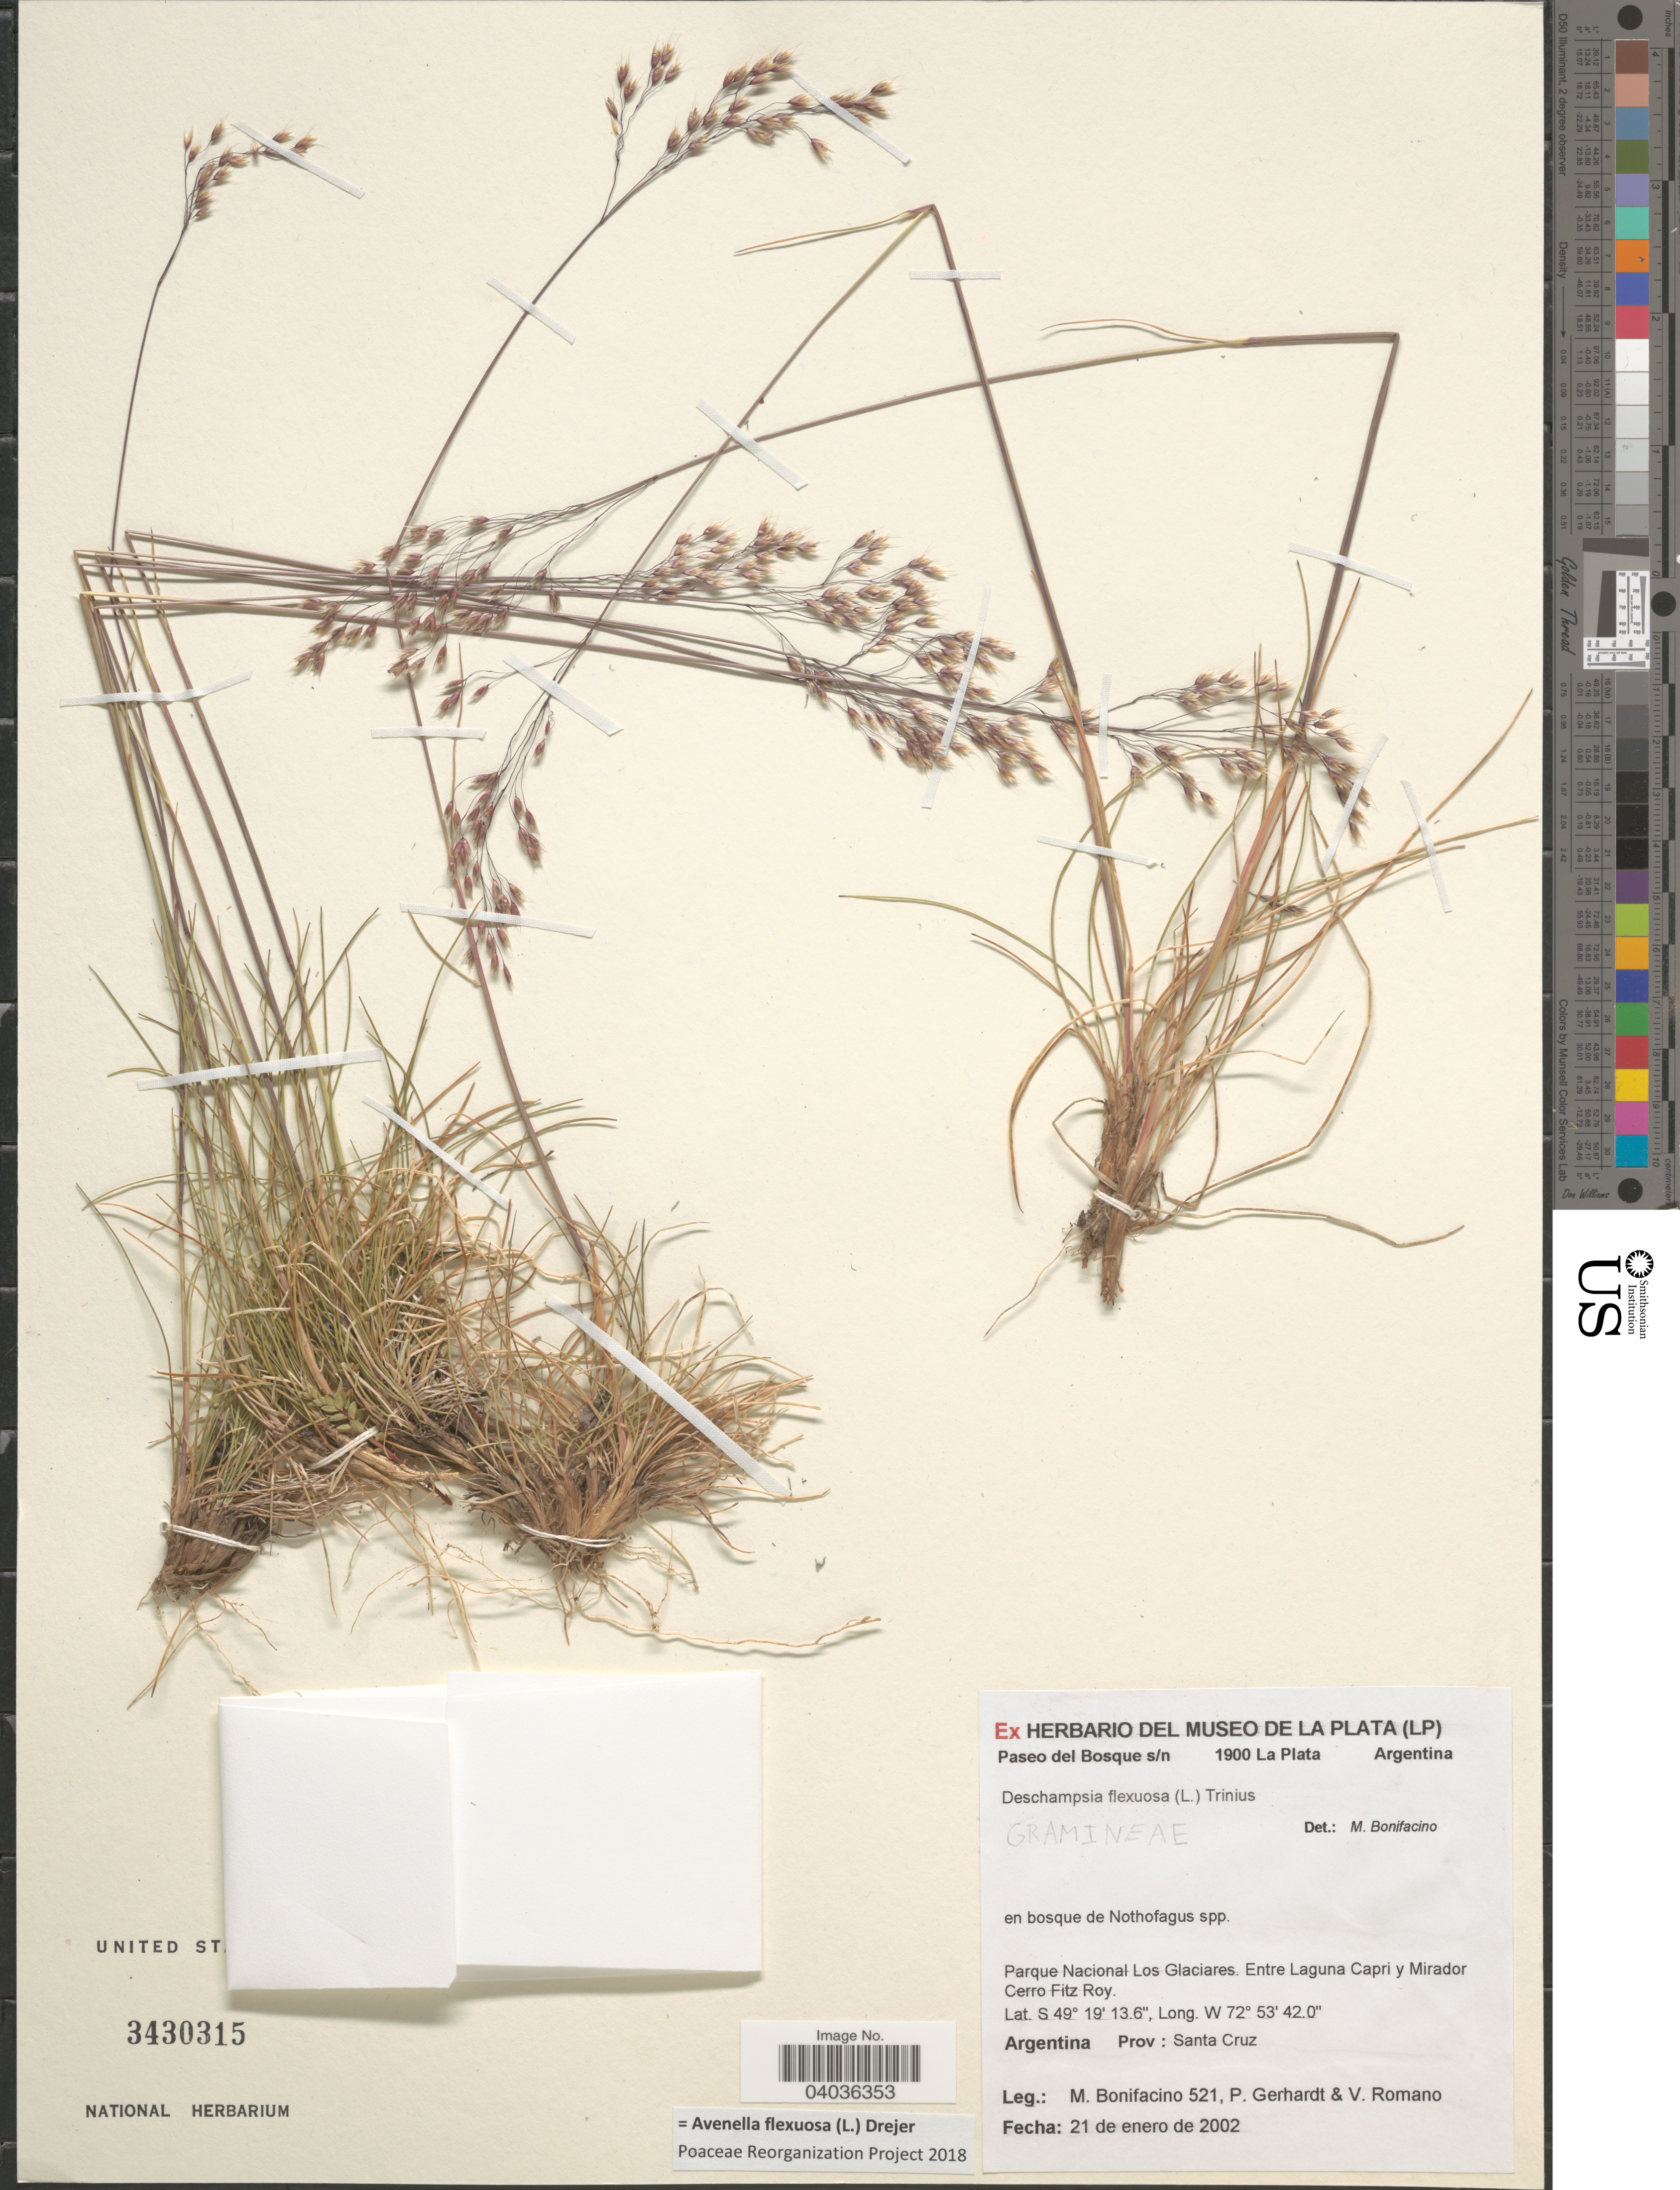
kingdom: Plantae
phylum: Tracheophyta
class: Liliopsida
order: Poales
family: Poaceae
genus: Avenella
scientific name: Avenella flexuosa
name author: (L.) Drejer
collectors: M. Bonifacino, P. Gerhardt & V. Romano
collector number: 512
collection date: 2002-01-21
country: Argentina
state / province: Santa Cruz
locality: Parque Nacional Los Glaciares. Entre Laguna Capri y Mirador Cerro Fitz Roy.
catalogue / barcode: US 3430315